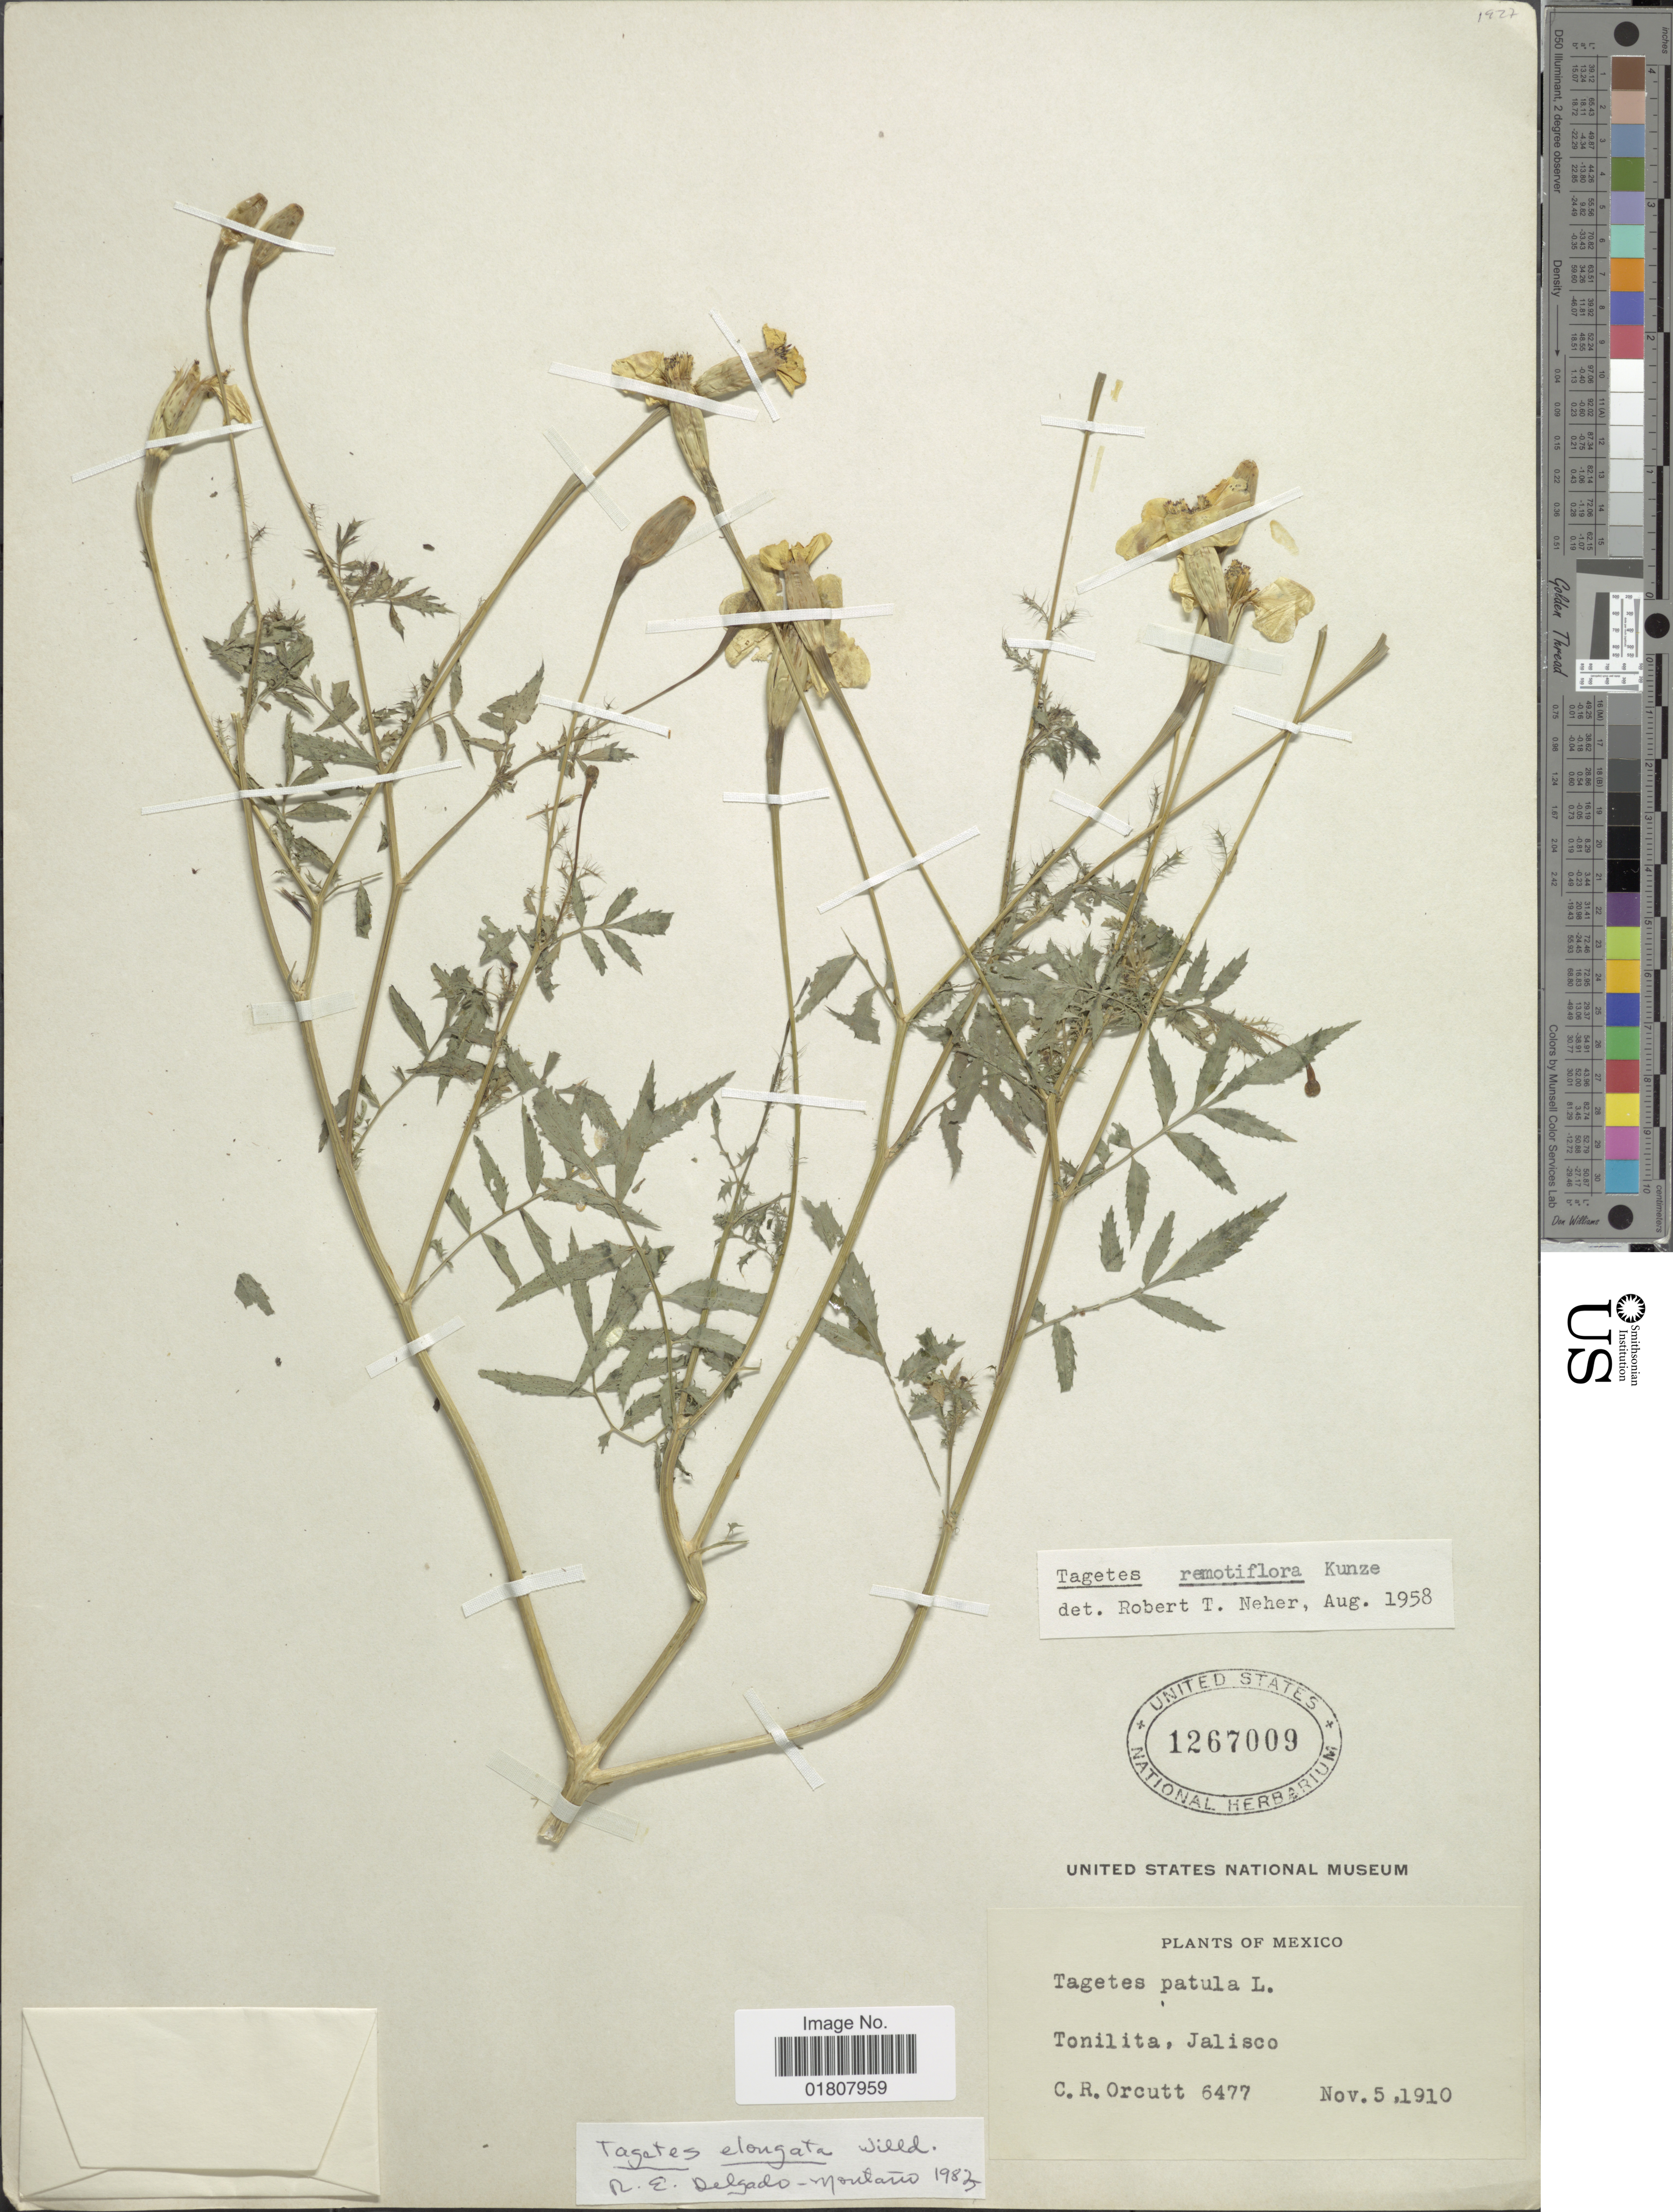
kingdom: Plantae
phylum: Tracheophyta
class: Magnoliopsida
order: Asterales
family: Asteraceae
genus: Tagetes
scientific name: Tagetes elongata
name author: Willd.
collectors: C. R. Orcutt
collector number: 6477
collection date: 1910-11-05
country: Mexico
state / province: Jalisco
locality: Tonilita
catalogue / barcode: US 1267009